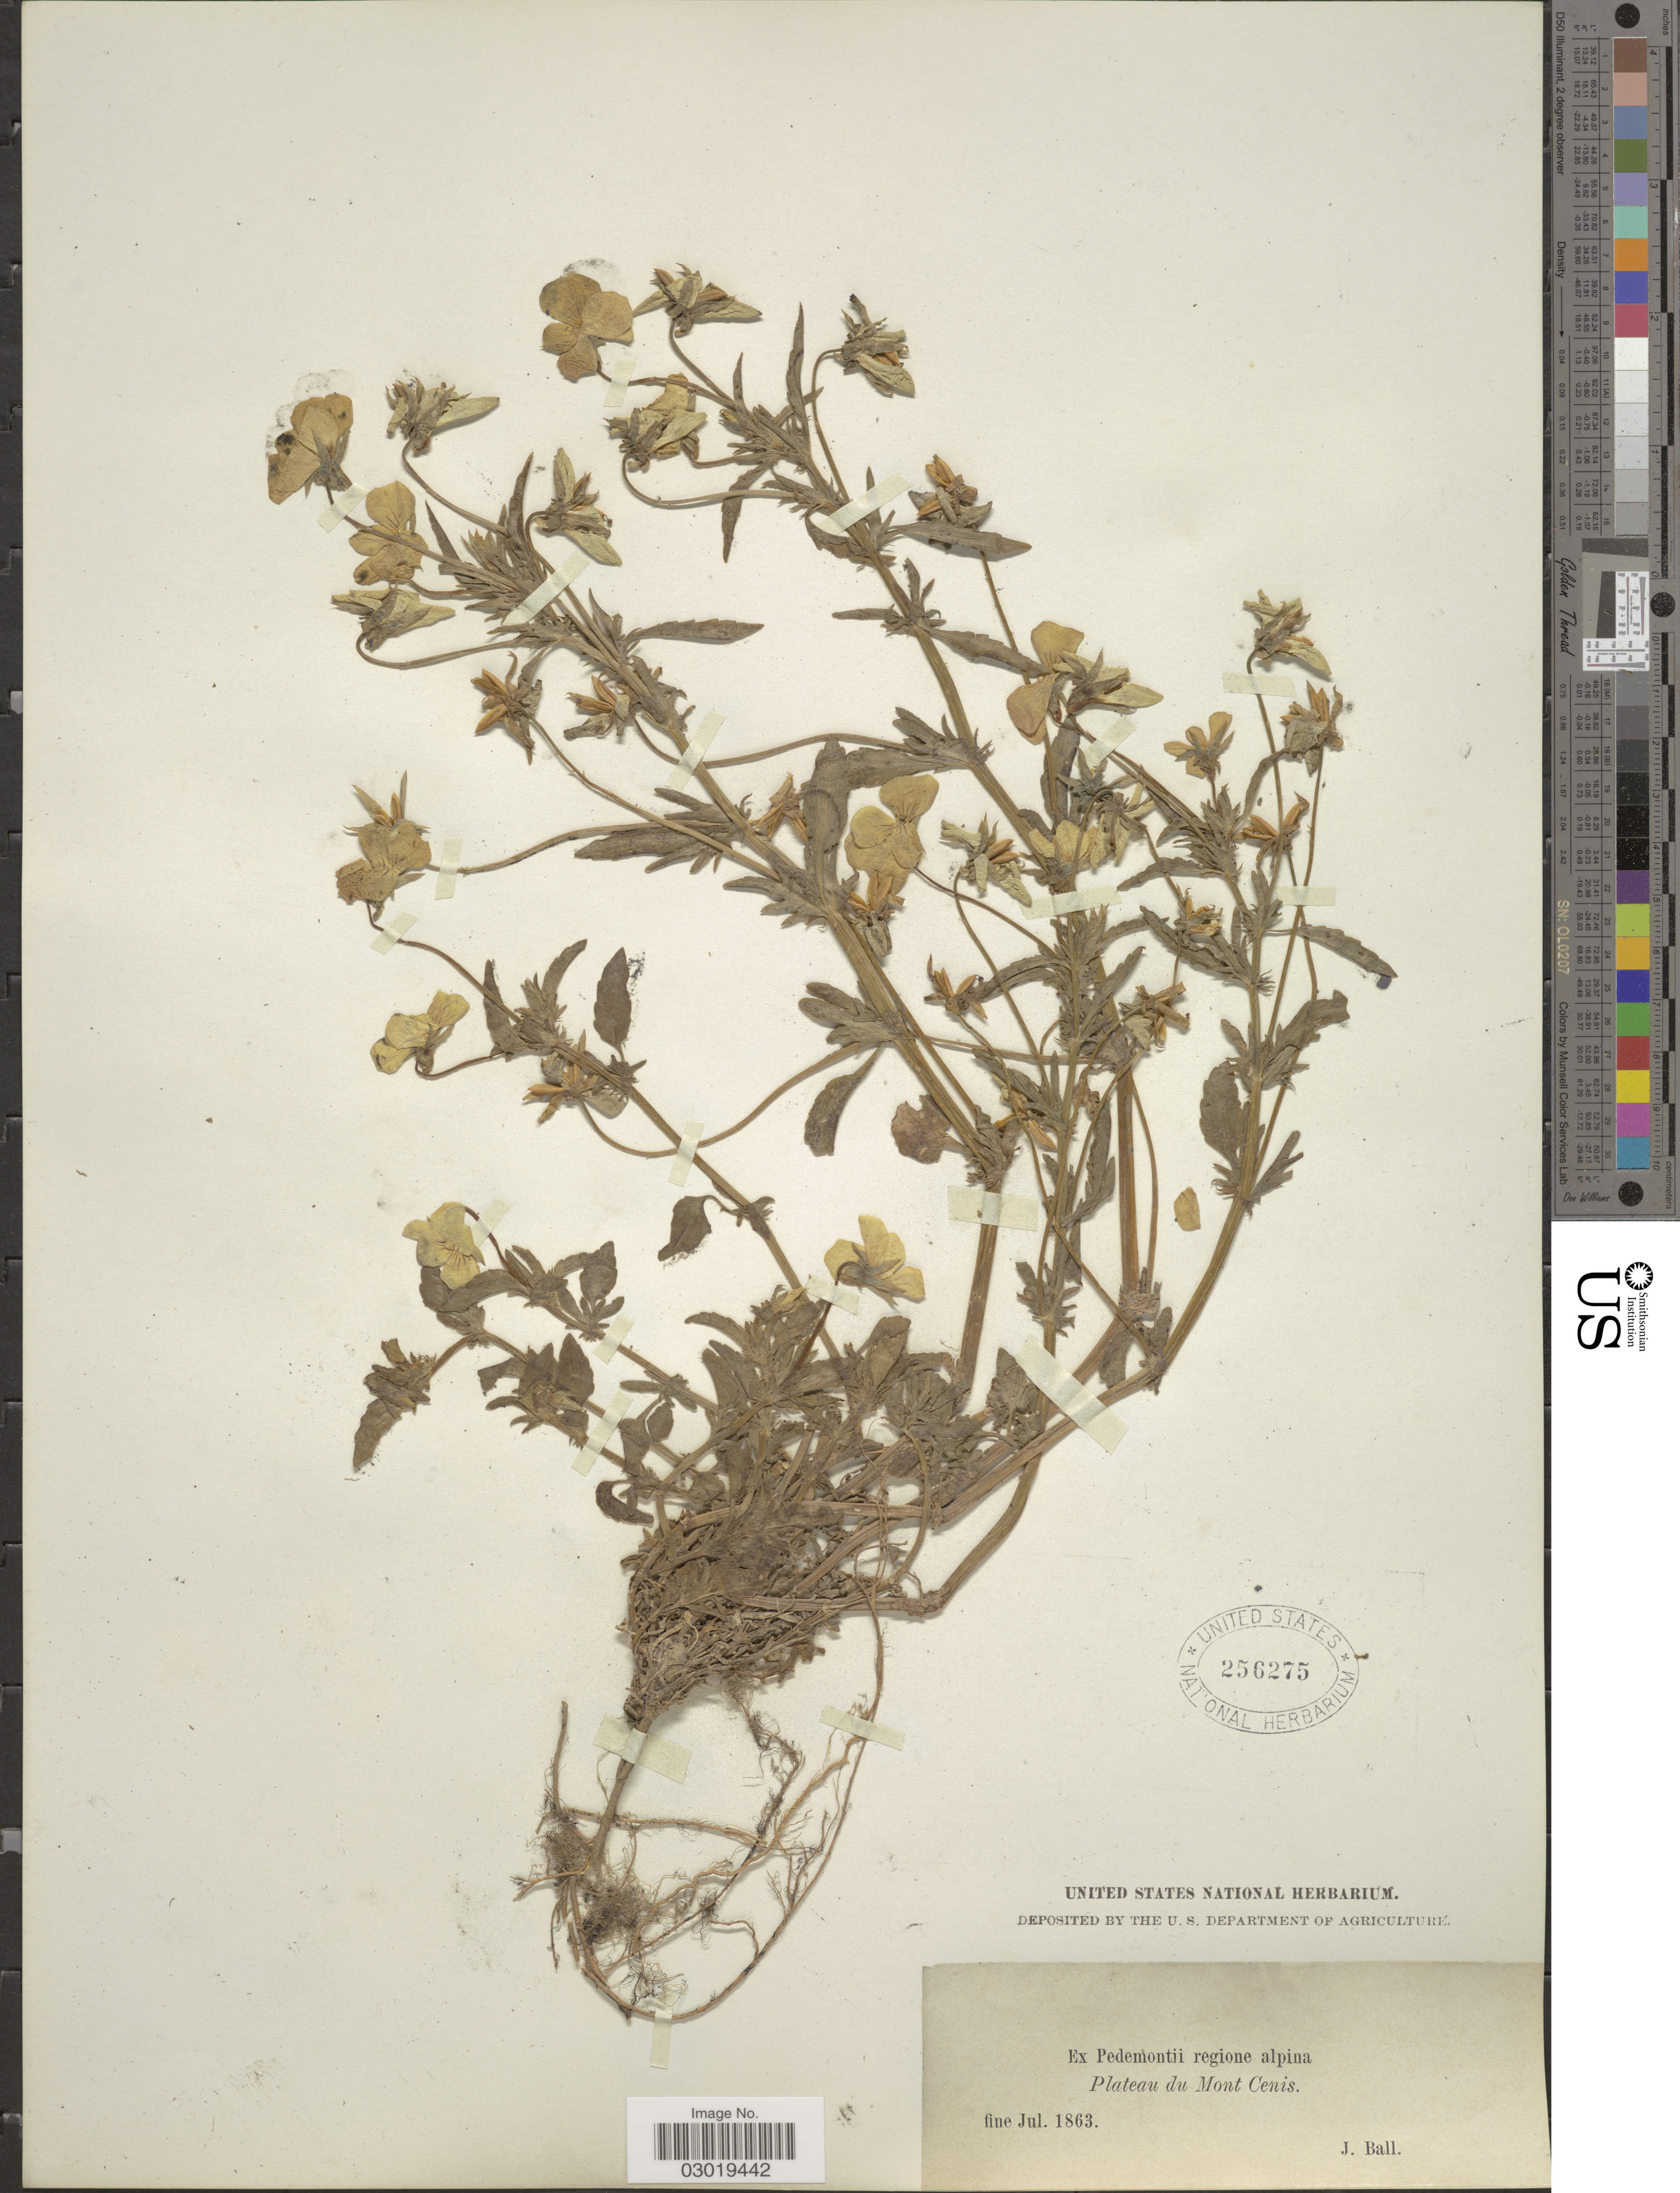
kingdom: Plantae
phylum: Tracheophyta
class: Magnoliopsida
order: Malpighiales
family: Violaceae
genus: Viola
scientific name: Viola sp.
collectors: J. Ball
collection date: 1863-07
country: Italy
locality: Ex Pedemontii regione alpina, Plateau du Mont Cenis.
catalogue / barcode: US 256275